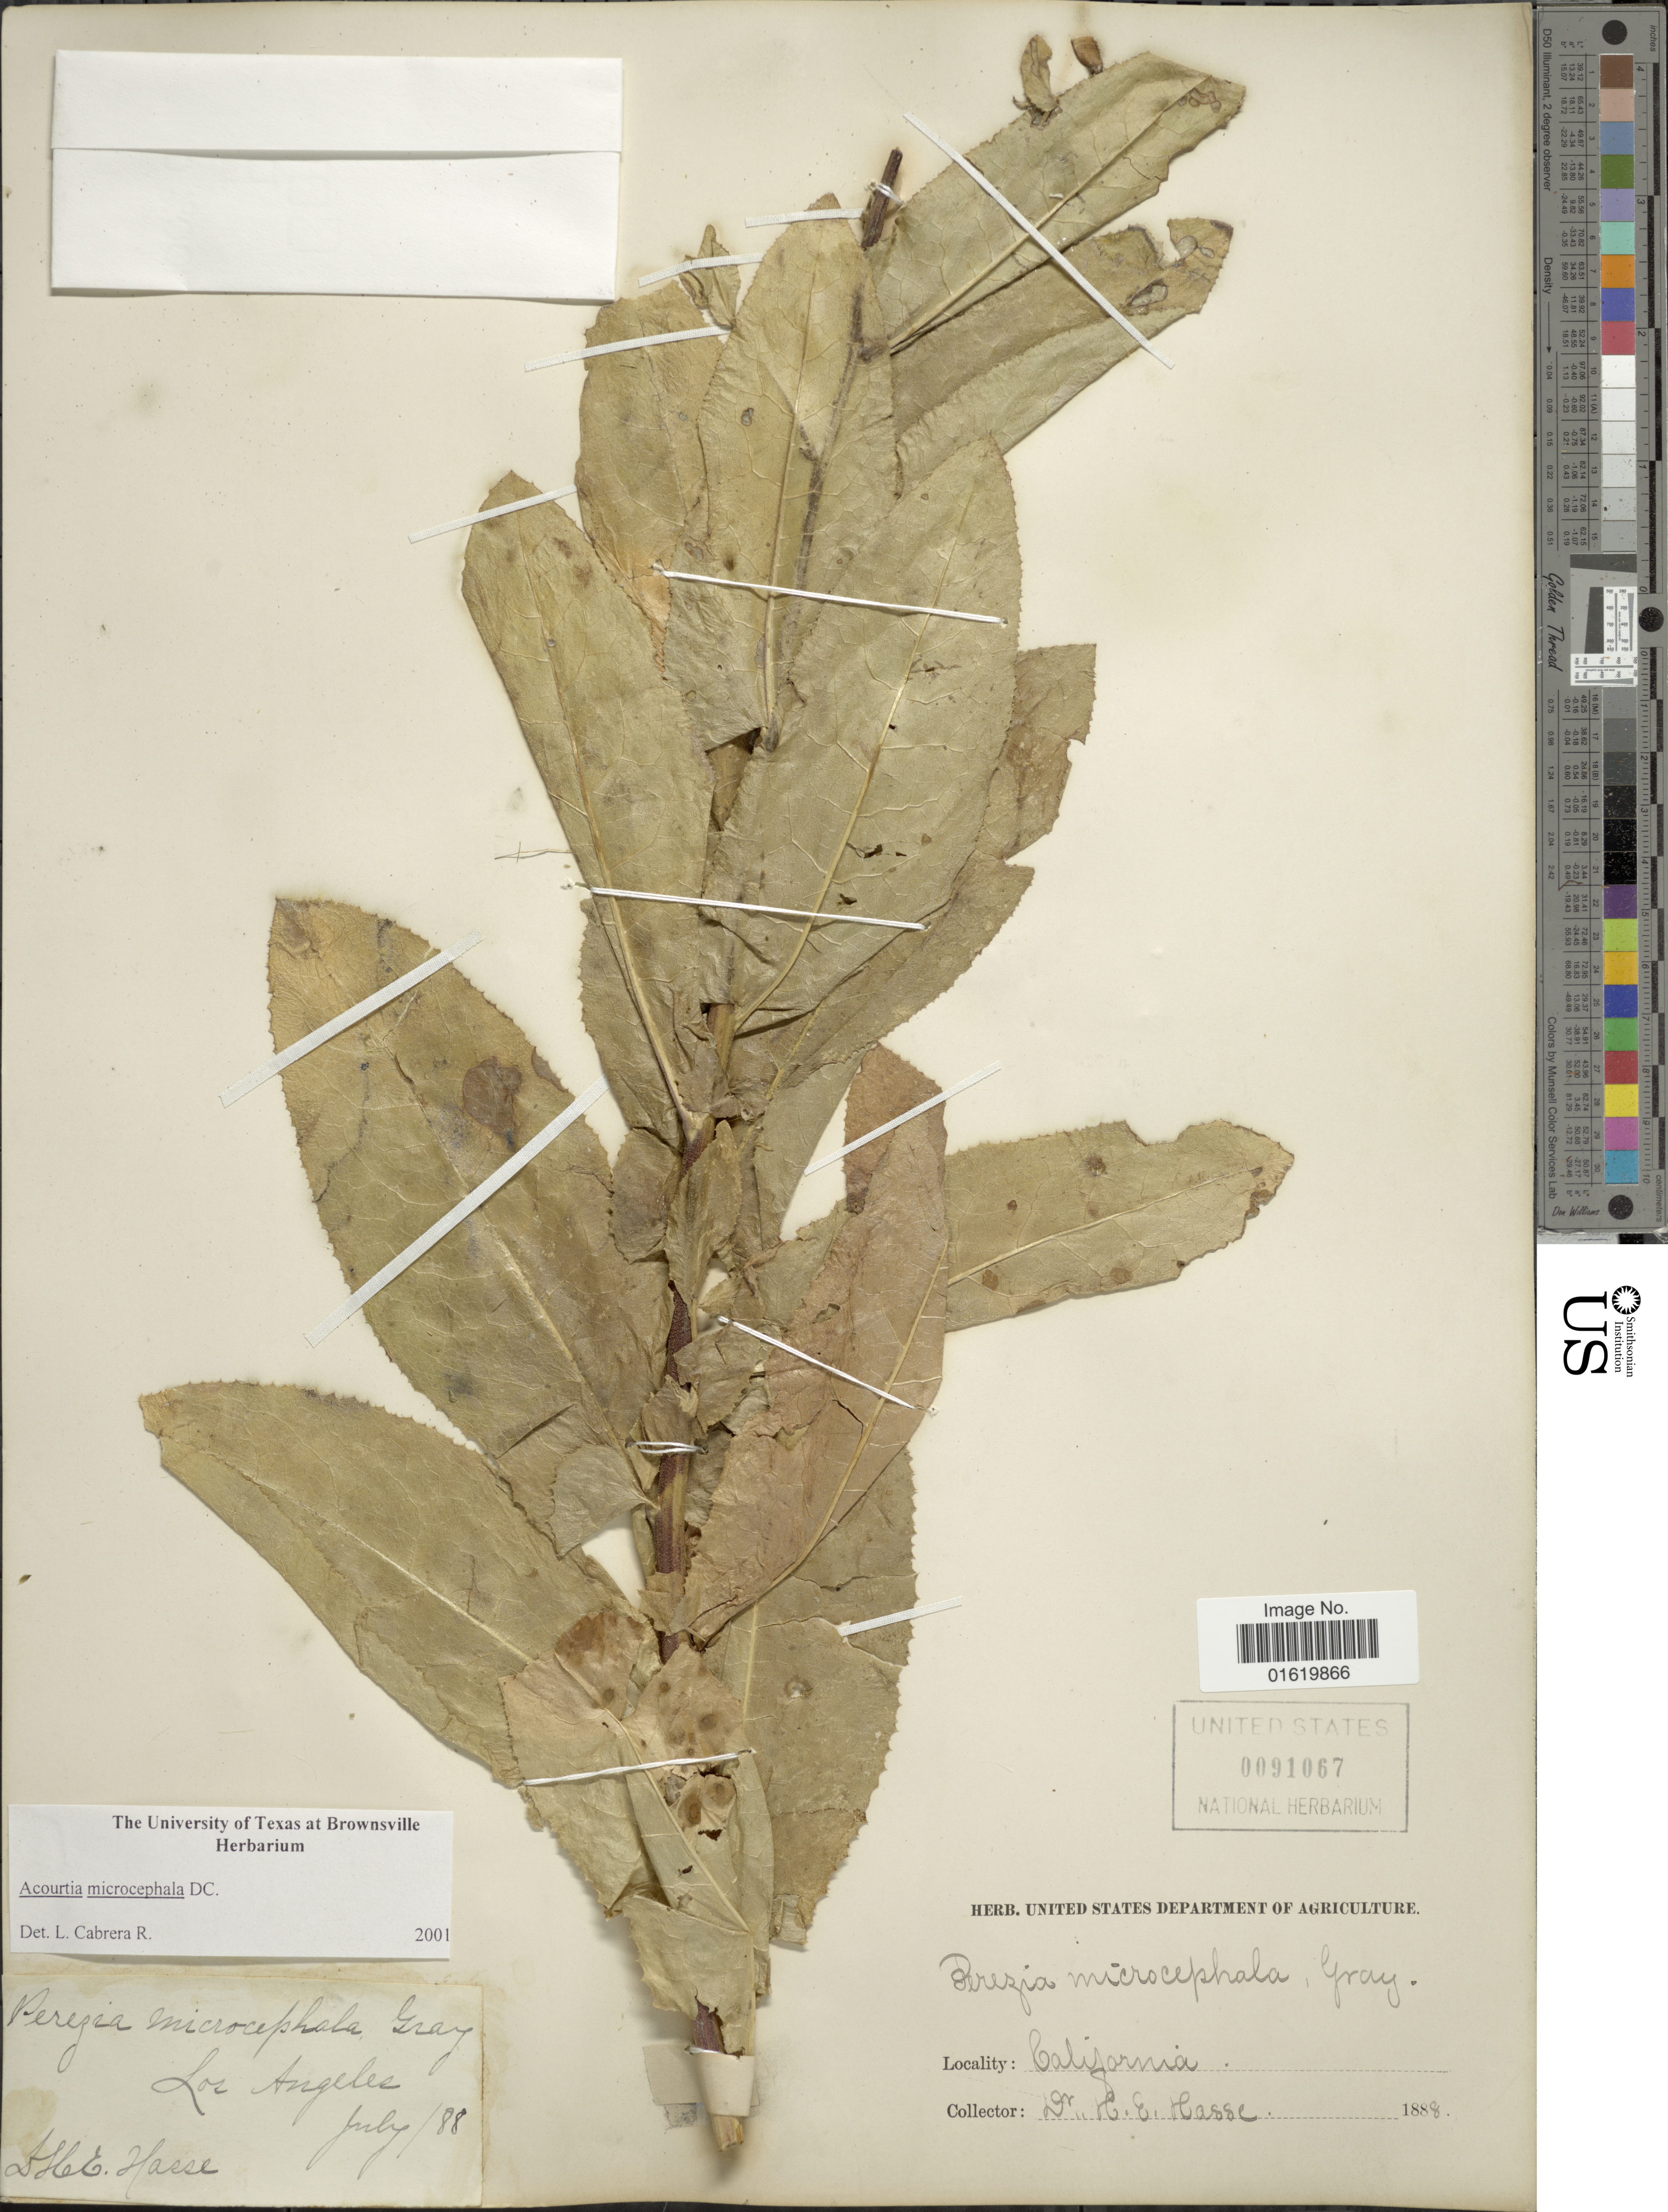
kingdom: Plantae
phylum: Tracheophyta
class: Magnoliopsida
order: Asterales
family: Asteraceae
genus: Acourtia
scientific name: Acourtia microcephala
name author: DC.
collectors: H. E. Hasse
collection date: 1888-07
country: United States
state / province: California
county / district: Los Angeles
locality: Los Angeles.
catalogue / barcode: US 91067